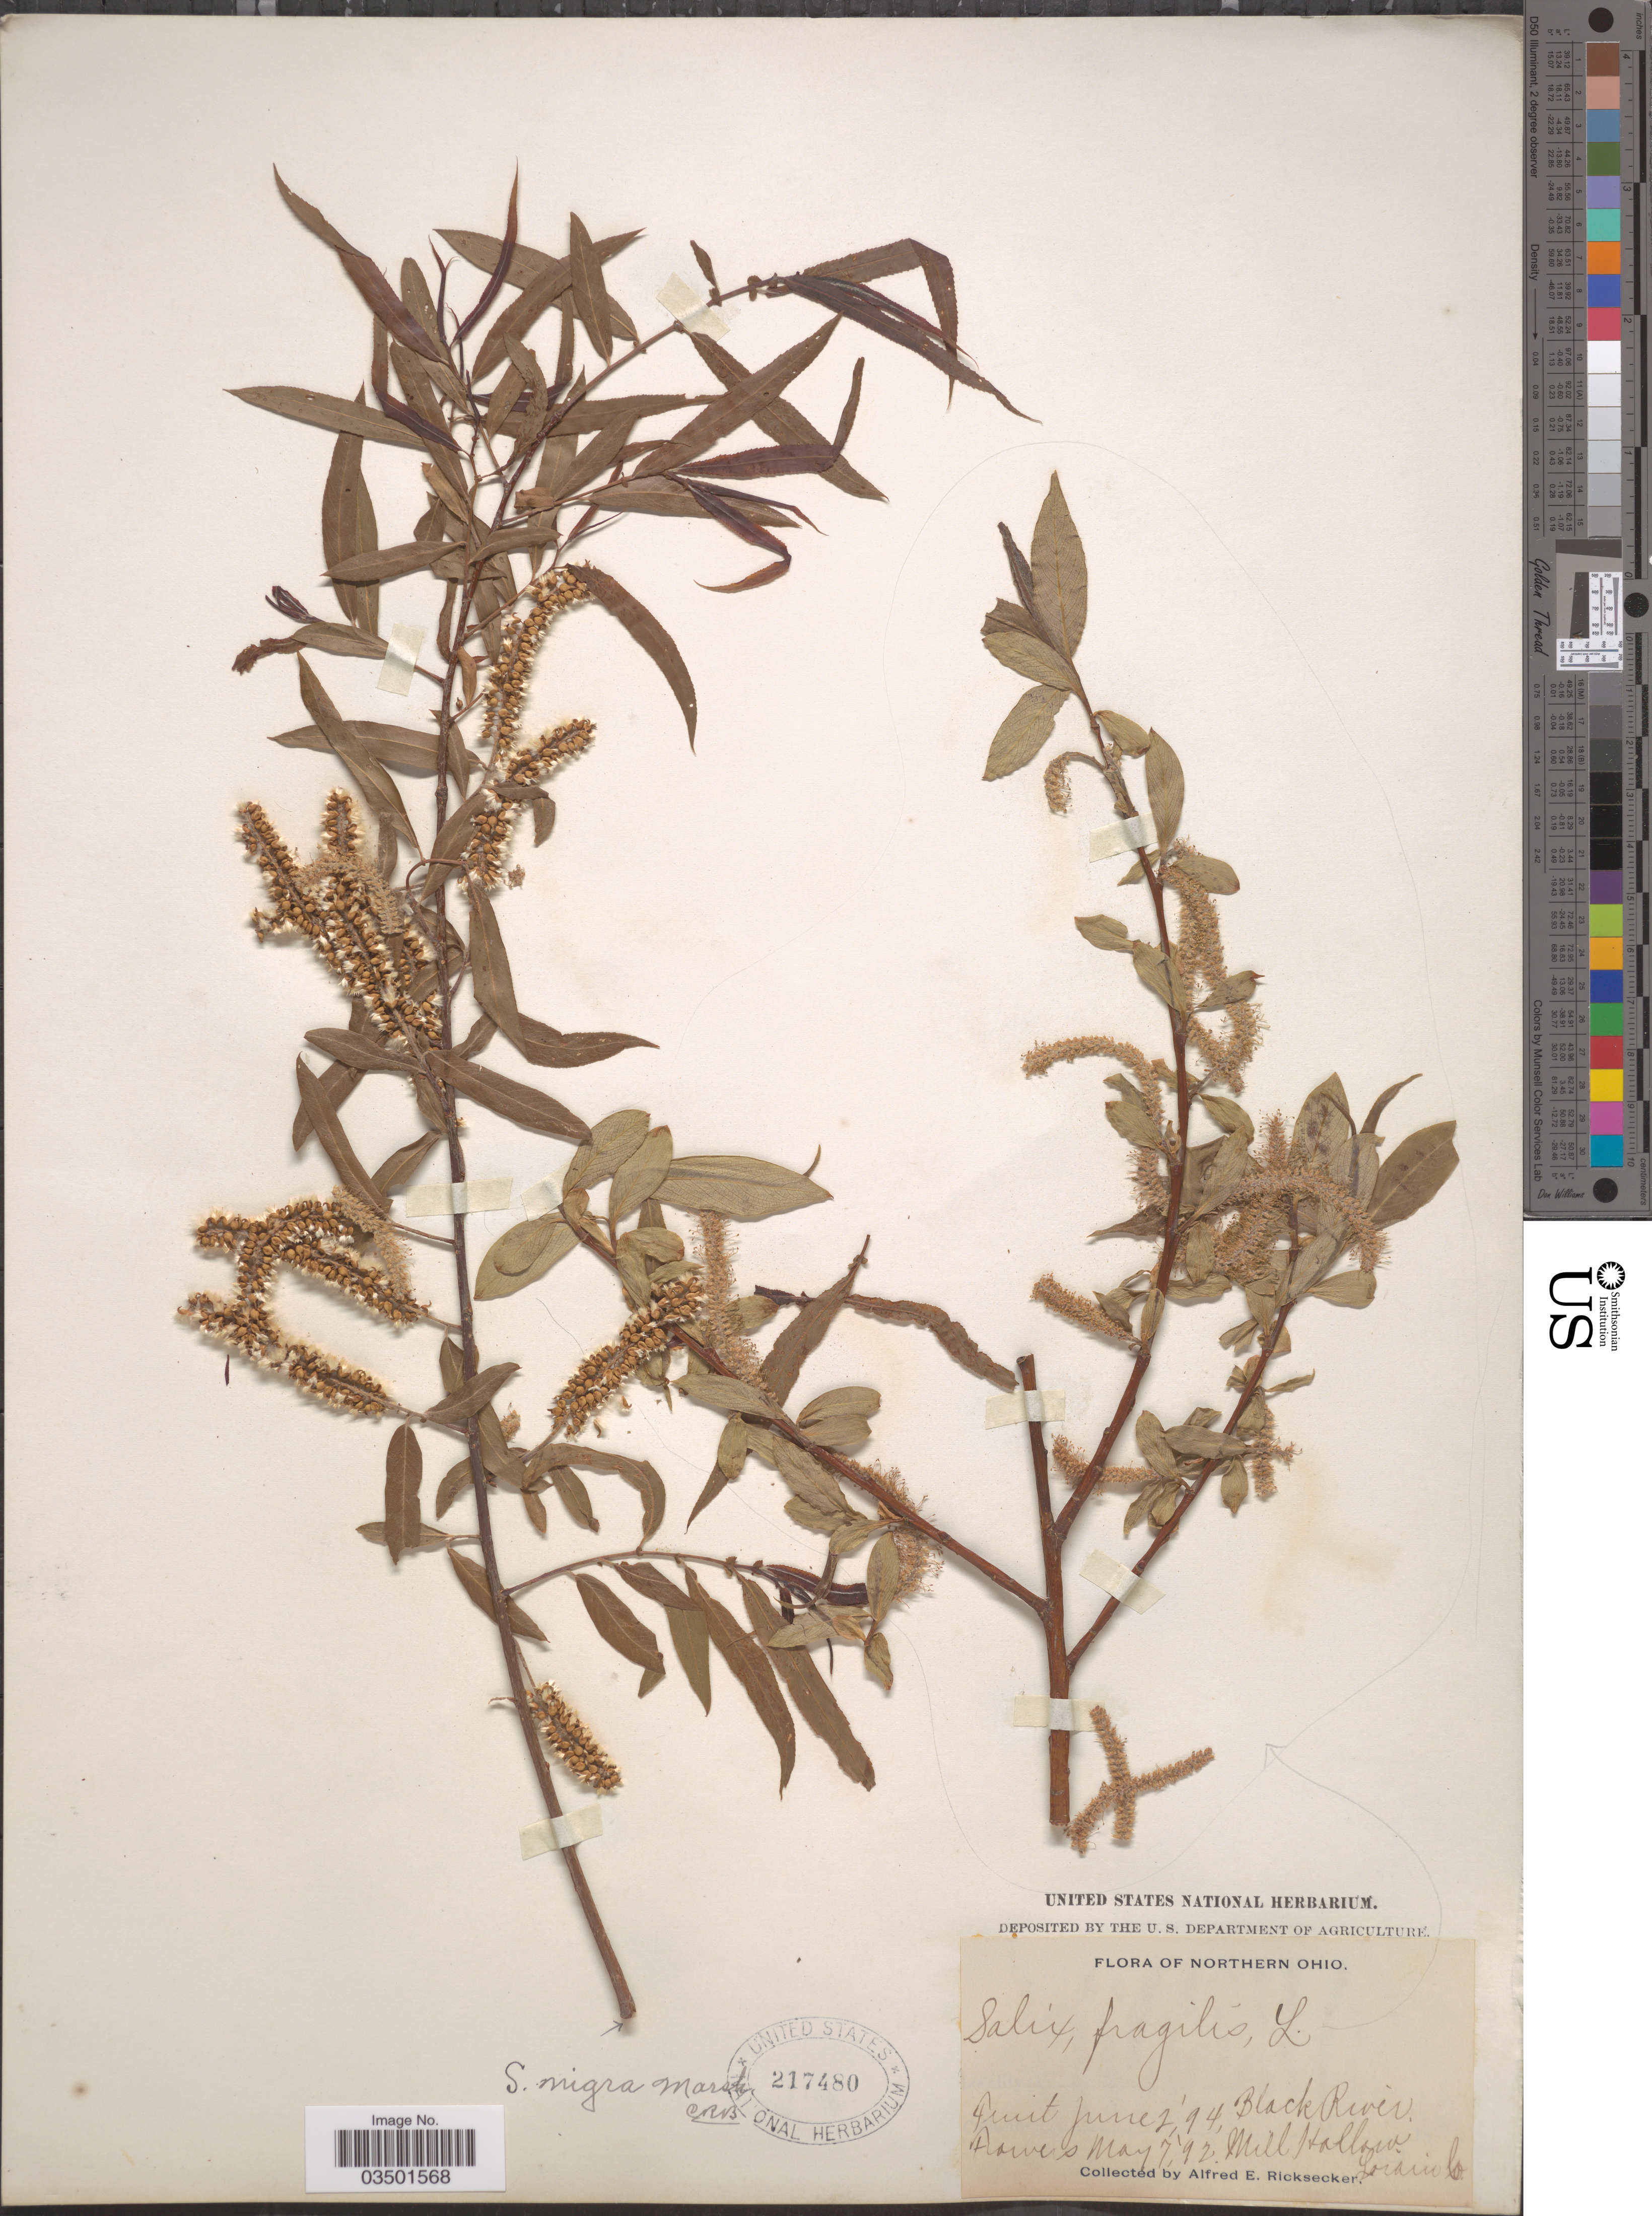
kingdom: Plantae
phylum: Tracheophyta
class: Magnoliopsida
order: Malpighiales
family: Salicaceae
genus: Salix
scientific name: Salix nigra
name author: Marshall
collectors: A. E. Ricksecker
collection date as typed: Transcribed d/m/y: 7/5/92 to 2/6/94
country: United States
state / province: Ohio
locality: Northern Ohio. Black River. Mill Hollow. Lorain Co.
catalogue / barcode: US 217480